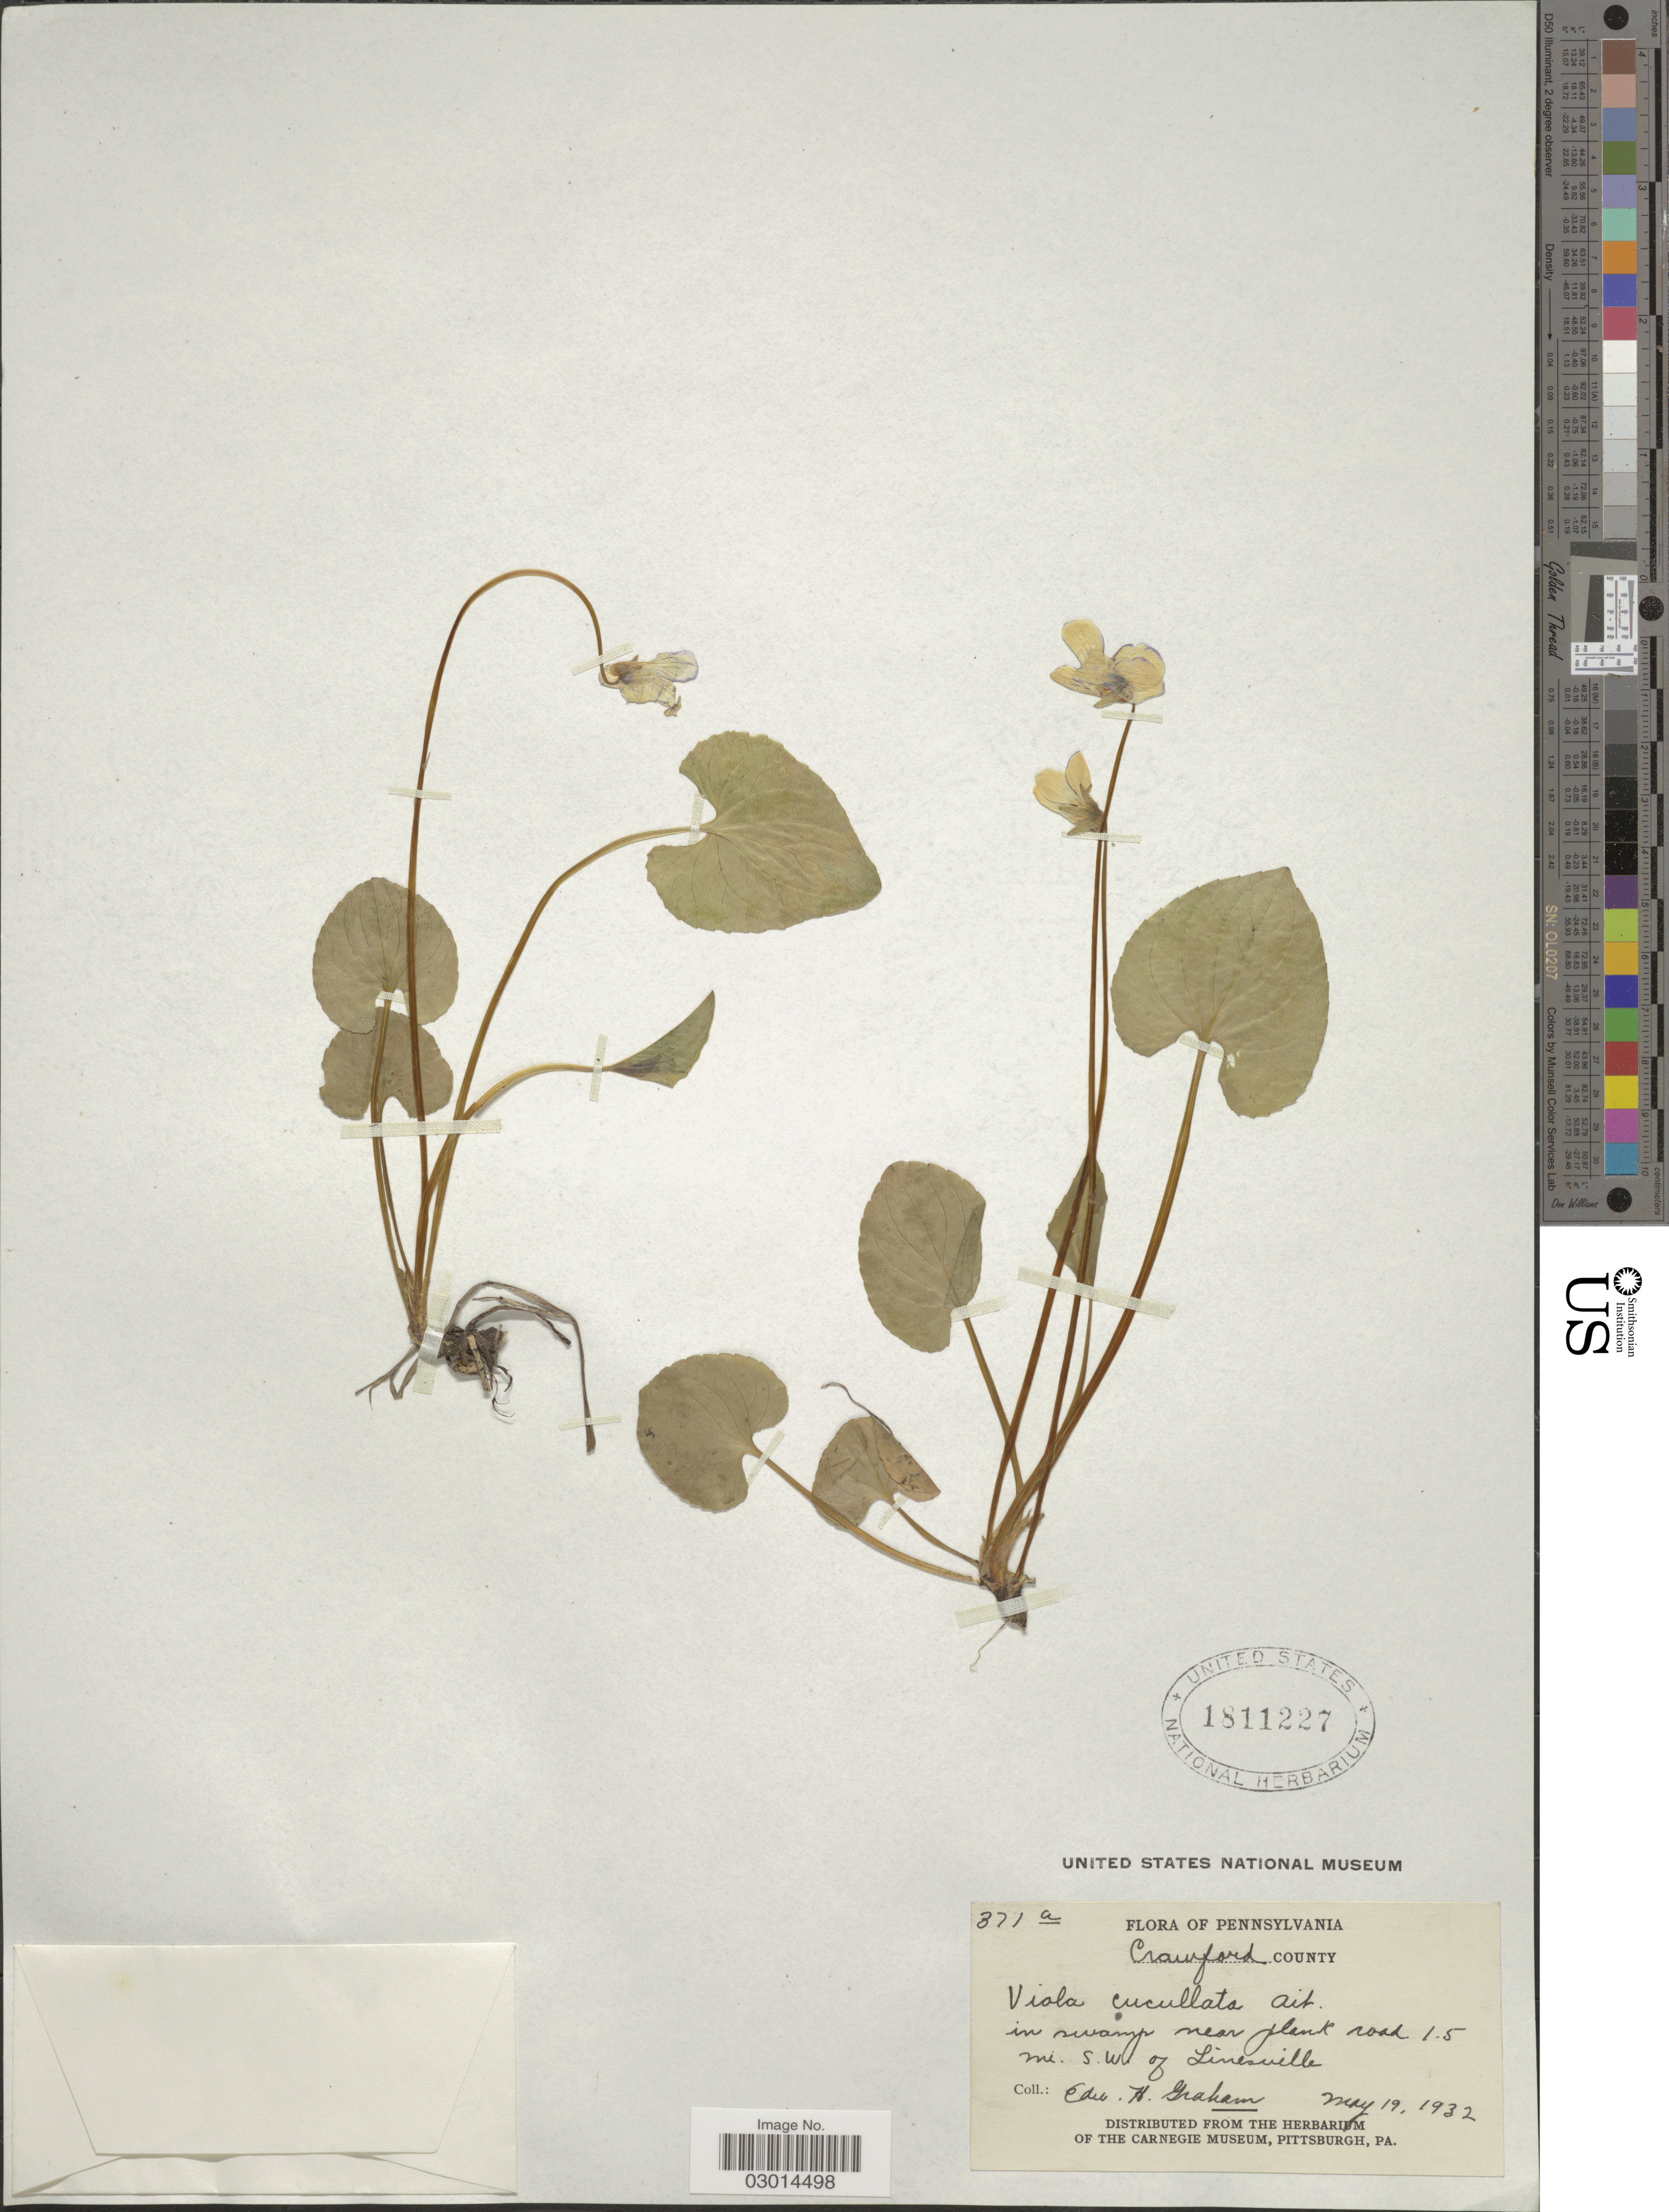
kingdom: Plantae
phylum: Tracheophyta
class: Magnoliopsida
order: Malpighiales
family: Violaceae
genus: Viola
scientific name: Viola cucullata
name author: Aiton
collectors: E. H. Graham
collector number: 371a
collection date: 1932-05-19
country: United States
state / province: Pennsylvania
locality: Crawford County, in swamp near plant road 1.5 mi. S.W. of Linesville.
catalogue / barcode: US 1811227